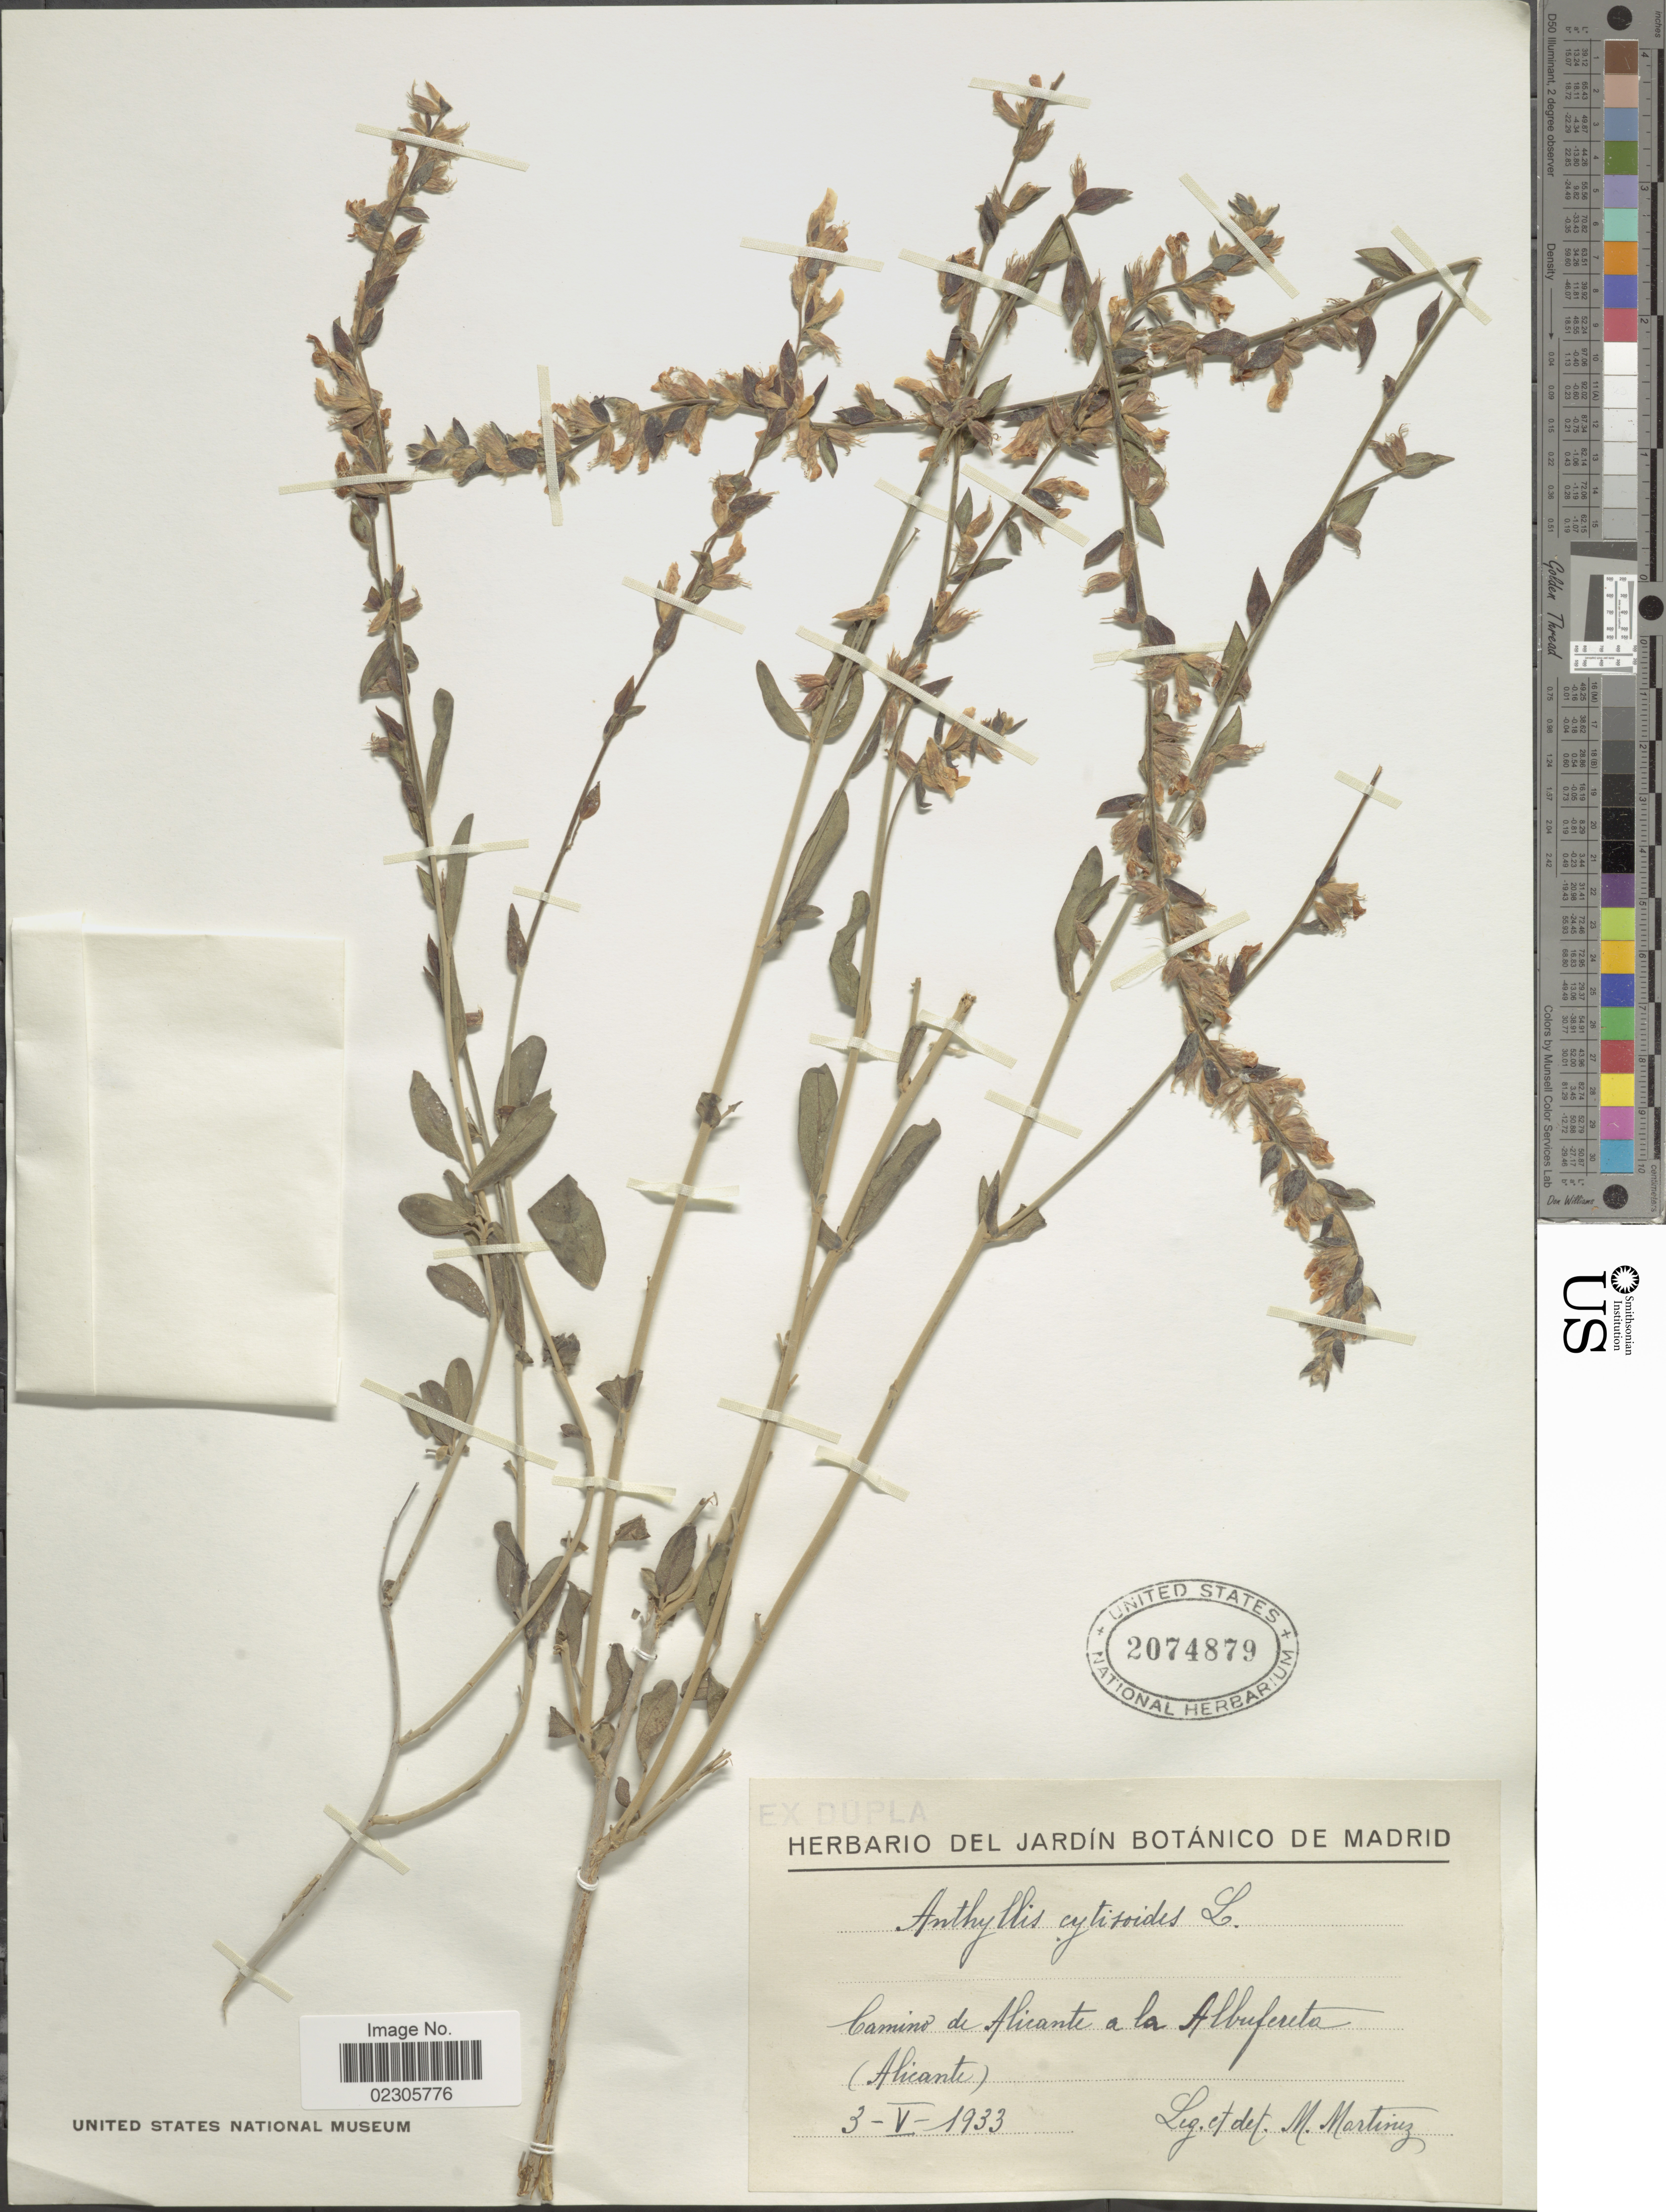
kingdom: Plantae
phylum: Tracheophyta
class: Magnoliopsida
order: Fabales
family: Fabaceae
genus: Anthyllis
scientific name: Anthyllis cytisoides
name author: L.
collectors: M. Martinez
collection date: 1933-05-03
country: Spain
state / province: Valenciana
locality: Camino de Alicante a la Albuferita (Alicante)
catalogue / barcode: US 2074879